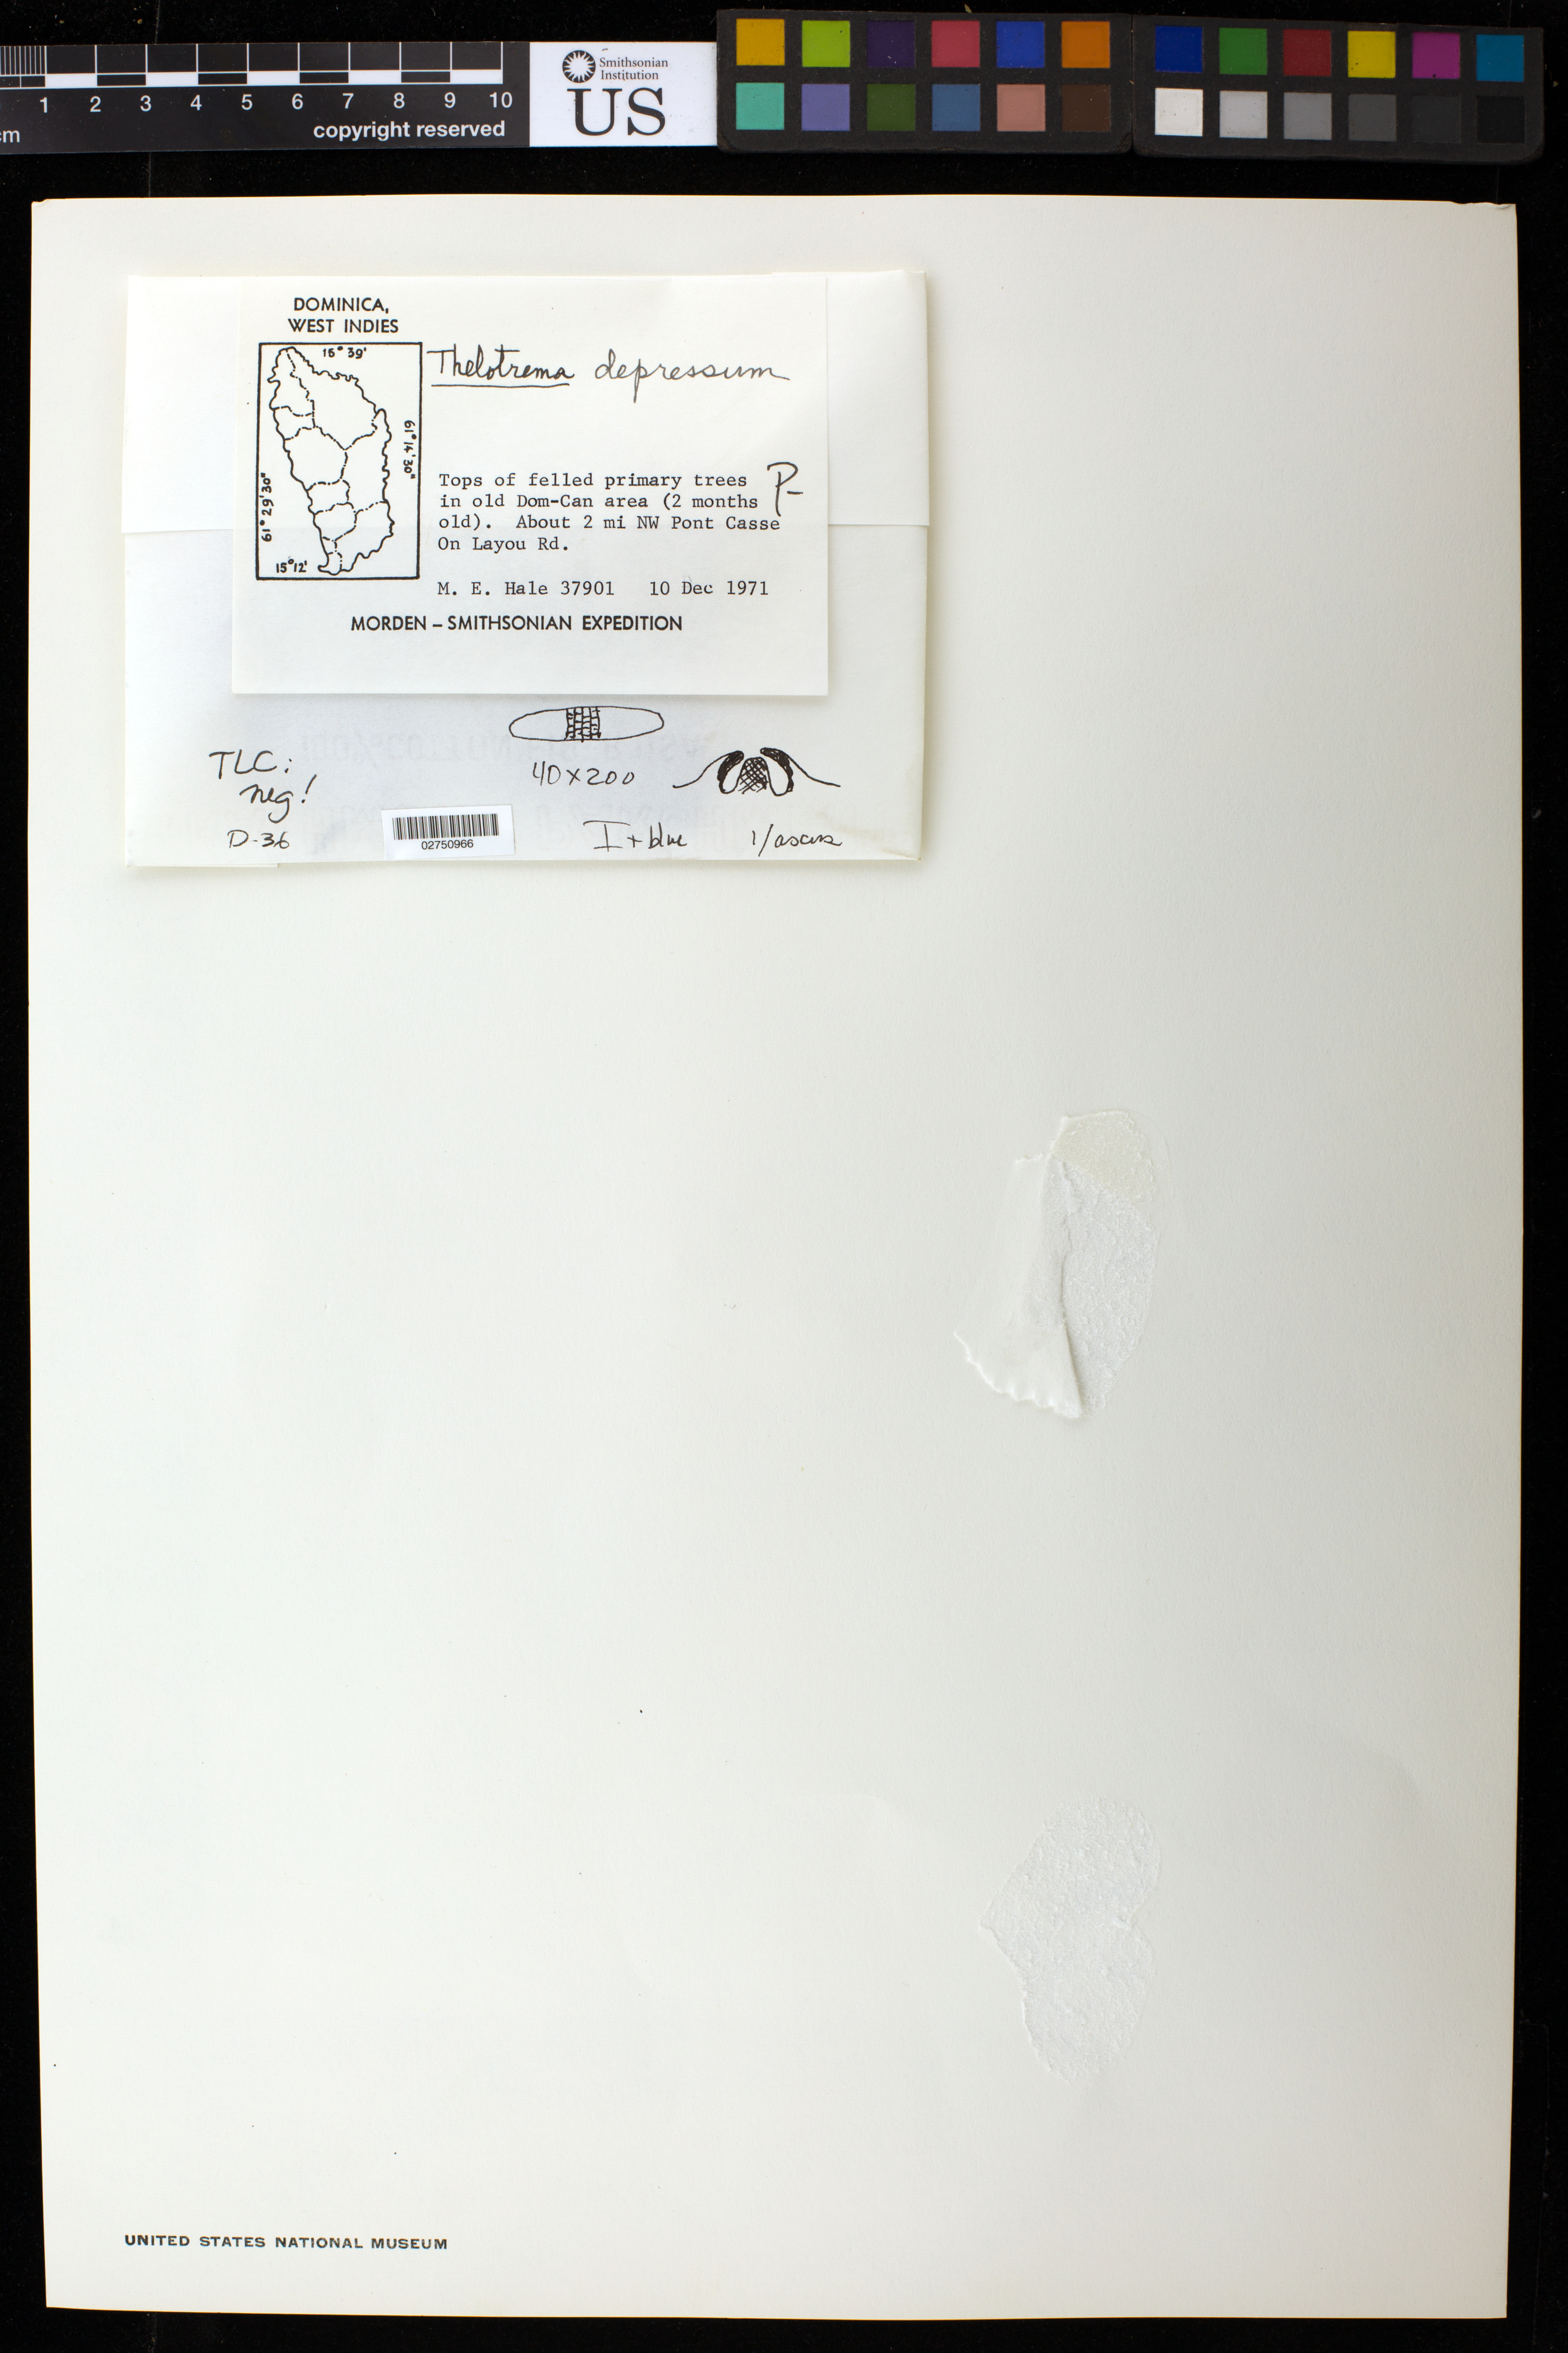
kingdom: Fungi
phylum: Ascomycota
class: Lecanoromycetes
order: Ostropales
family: Graphidaceae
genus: Ocellularia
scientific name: Ocellularia depressa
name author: Müll. Arg.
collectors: M. Hale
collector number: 37901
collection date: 1971-12-10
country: Dominica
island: Dominica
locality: Old Dom-Can area, 2 mi. NW Pont Casse, On Layou Rd.